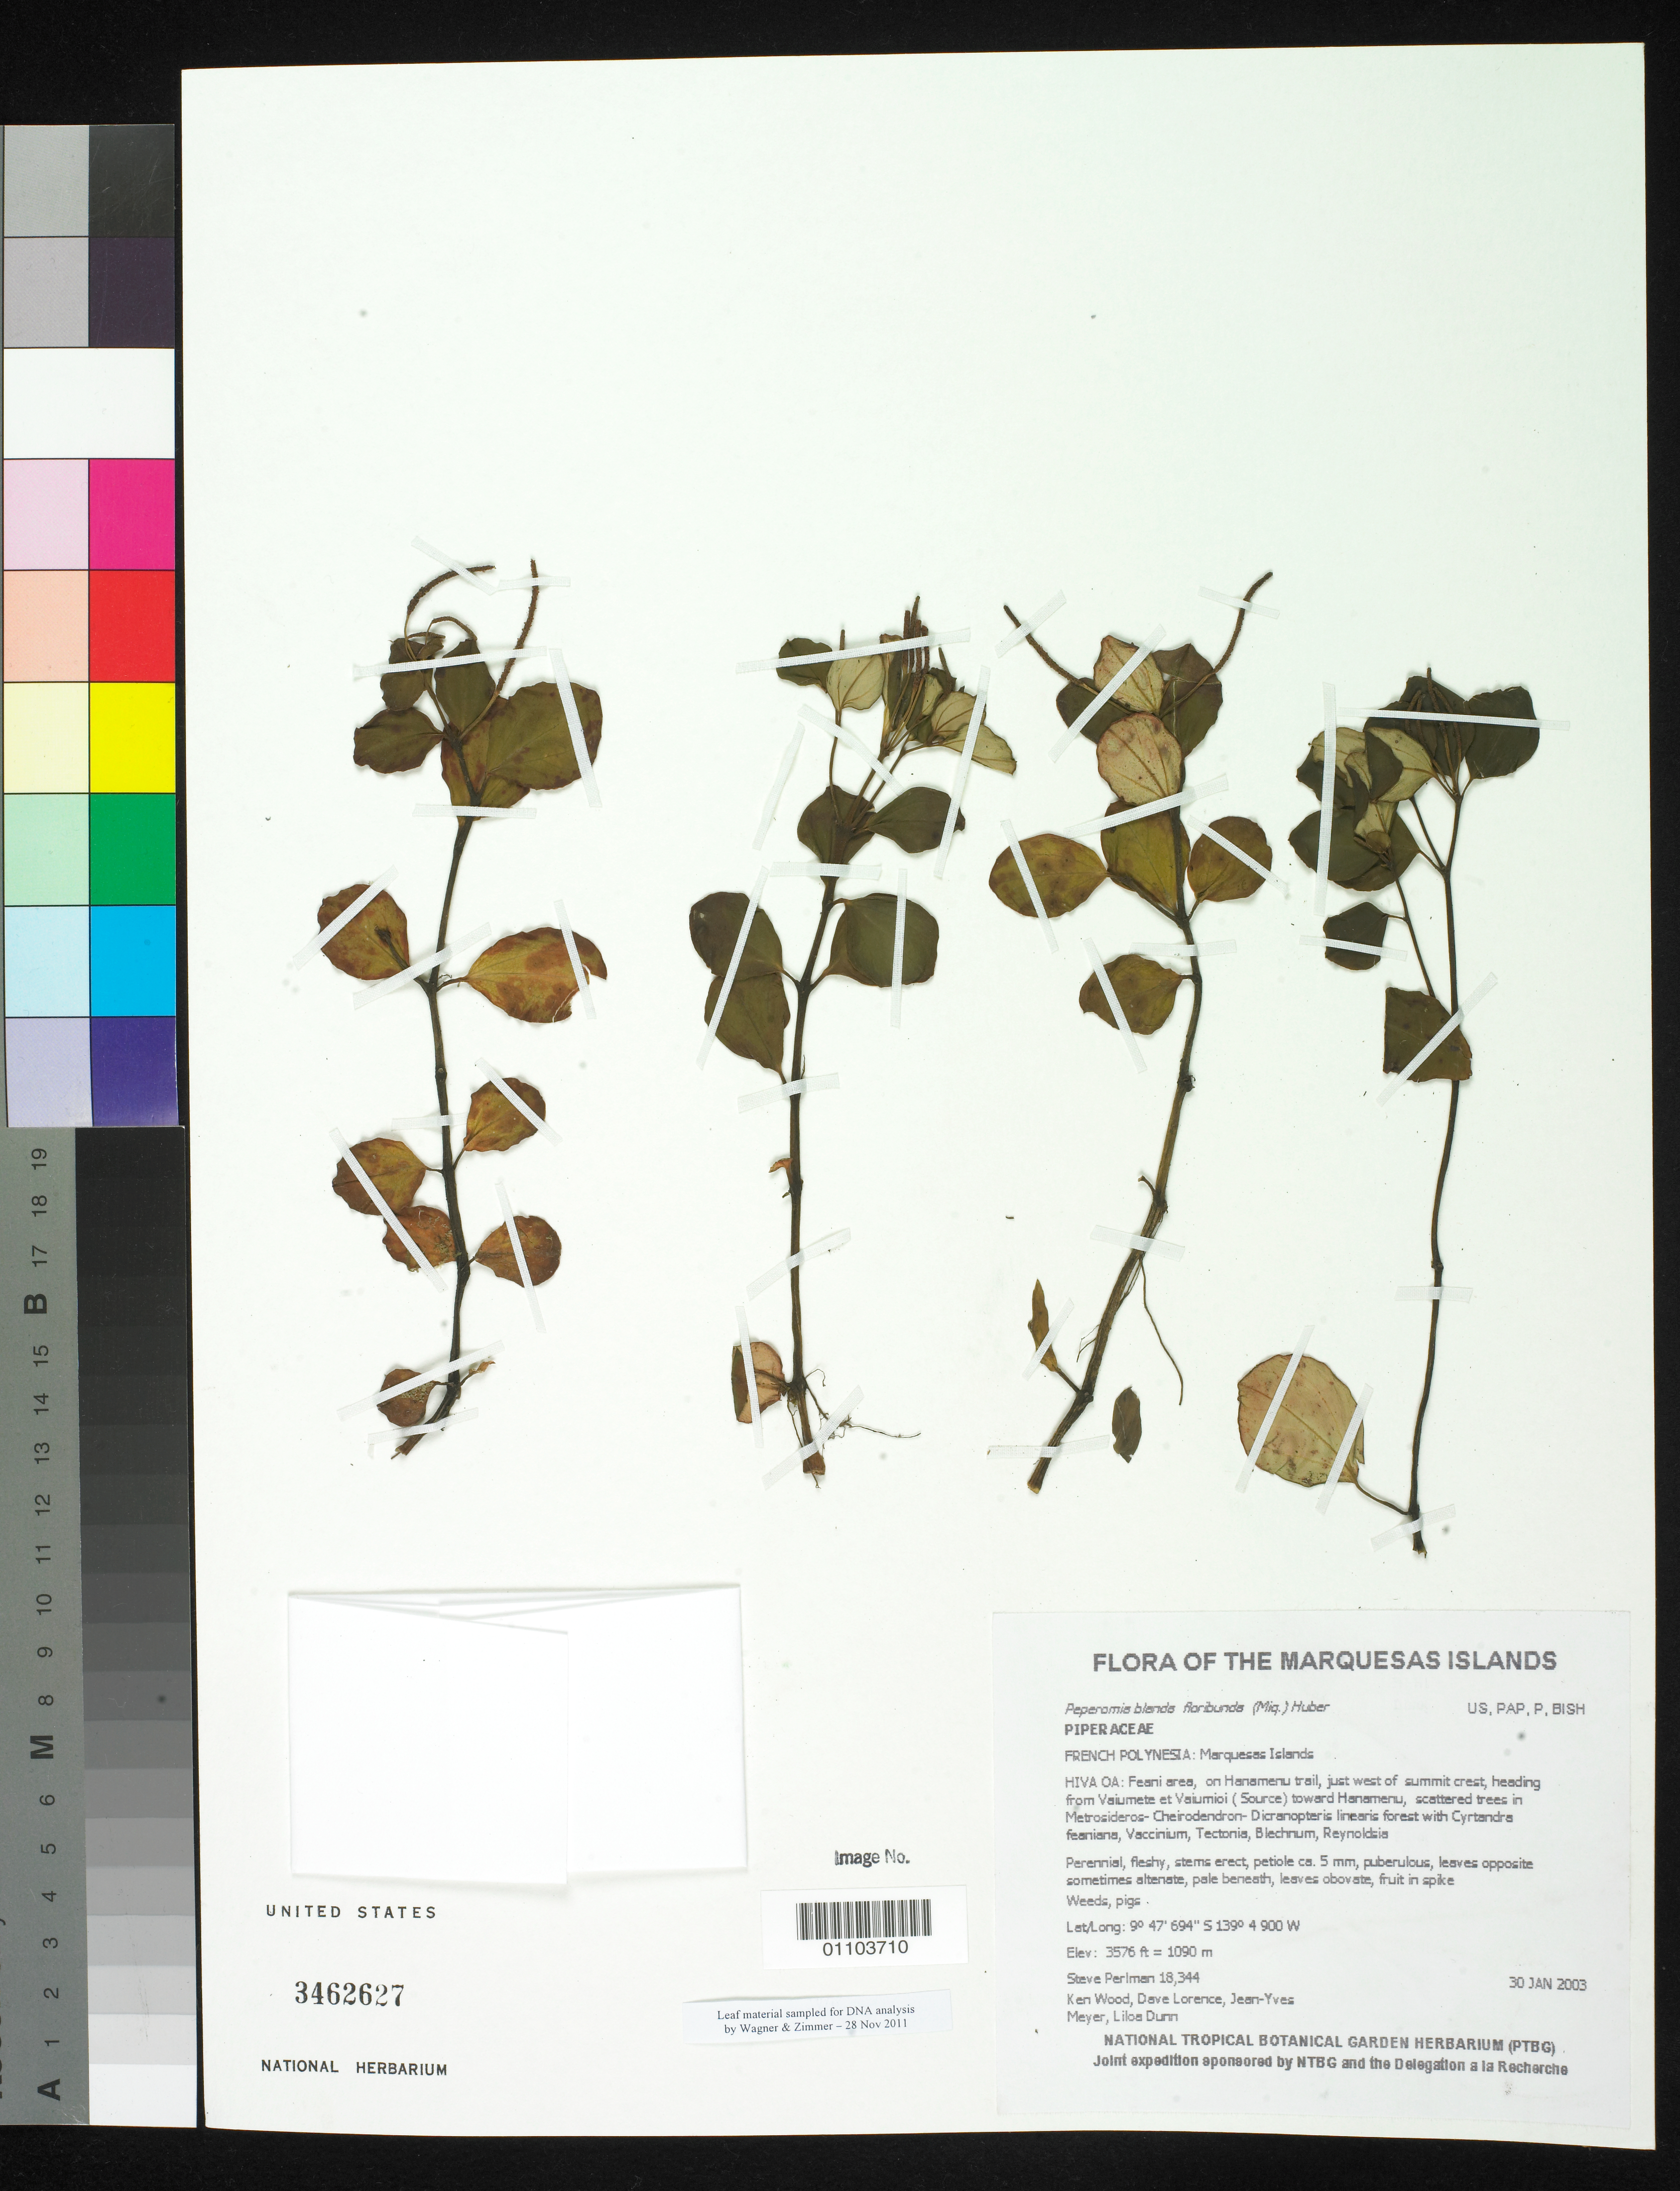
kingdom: Plantae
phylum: Tracheophyta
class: Magnoliopsida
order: Piperales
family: Piperaceae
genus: Peperomia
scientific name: Peperomia leptostachya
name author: Hook. & Arn.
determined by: Wagner, W. L., (BOT), Smithsonian Institution - National Museum of Natural History (UNITED STATES)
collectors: S. P. Perlman, K. R. Wood, D. Lorence, J.-Y. Meyer & L. Dunn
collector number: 18344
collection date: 2003-01-30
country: French Polynesia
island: Hiva Oa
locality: Feani area, on Hanamenu trail, just west of summit crest, heading from Vaiumete et Vaiumioi (Source) toward Hanamenu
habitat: Scattered trees in Metrosideros - Cheirodendron - Dicranopteris linearis forest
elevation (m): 1090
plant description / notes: Weeds, pigs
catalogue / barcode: US 3462627